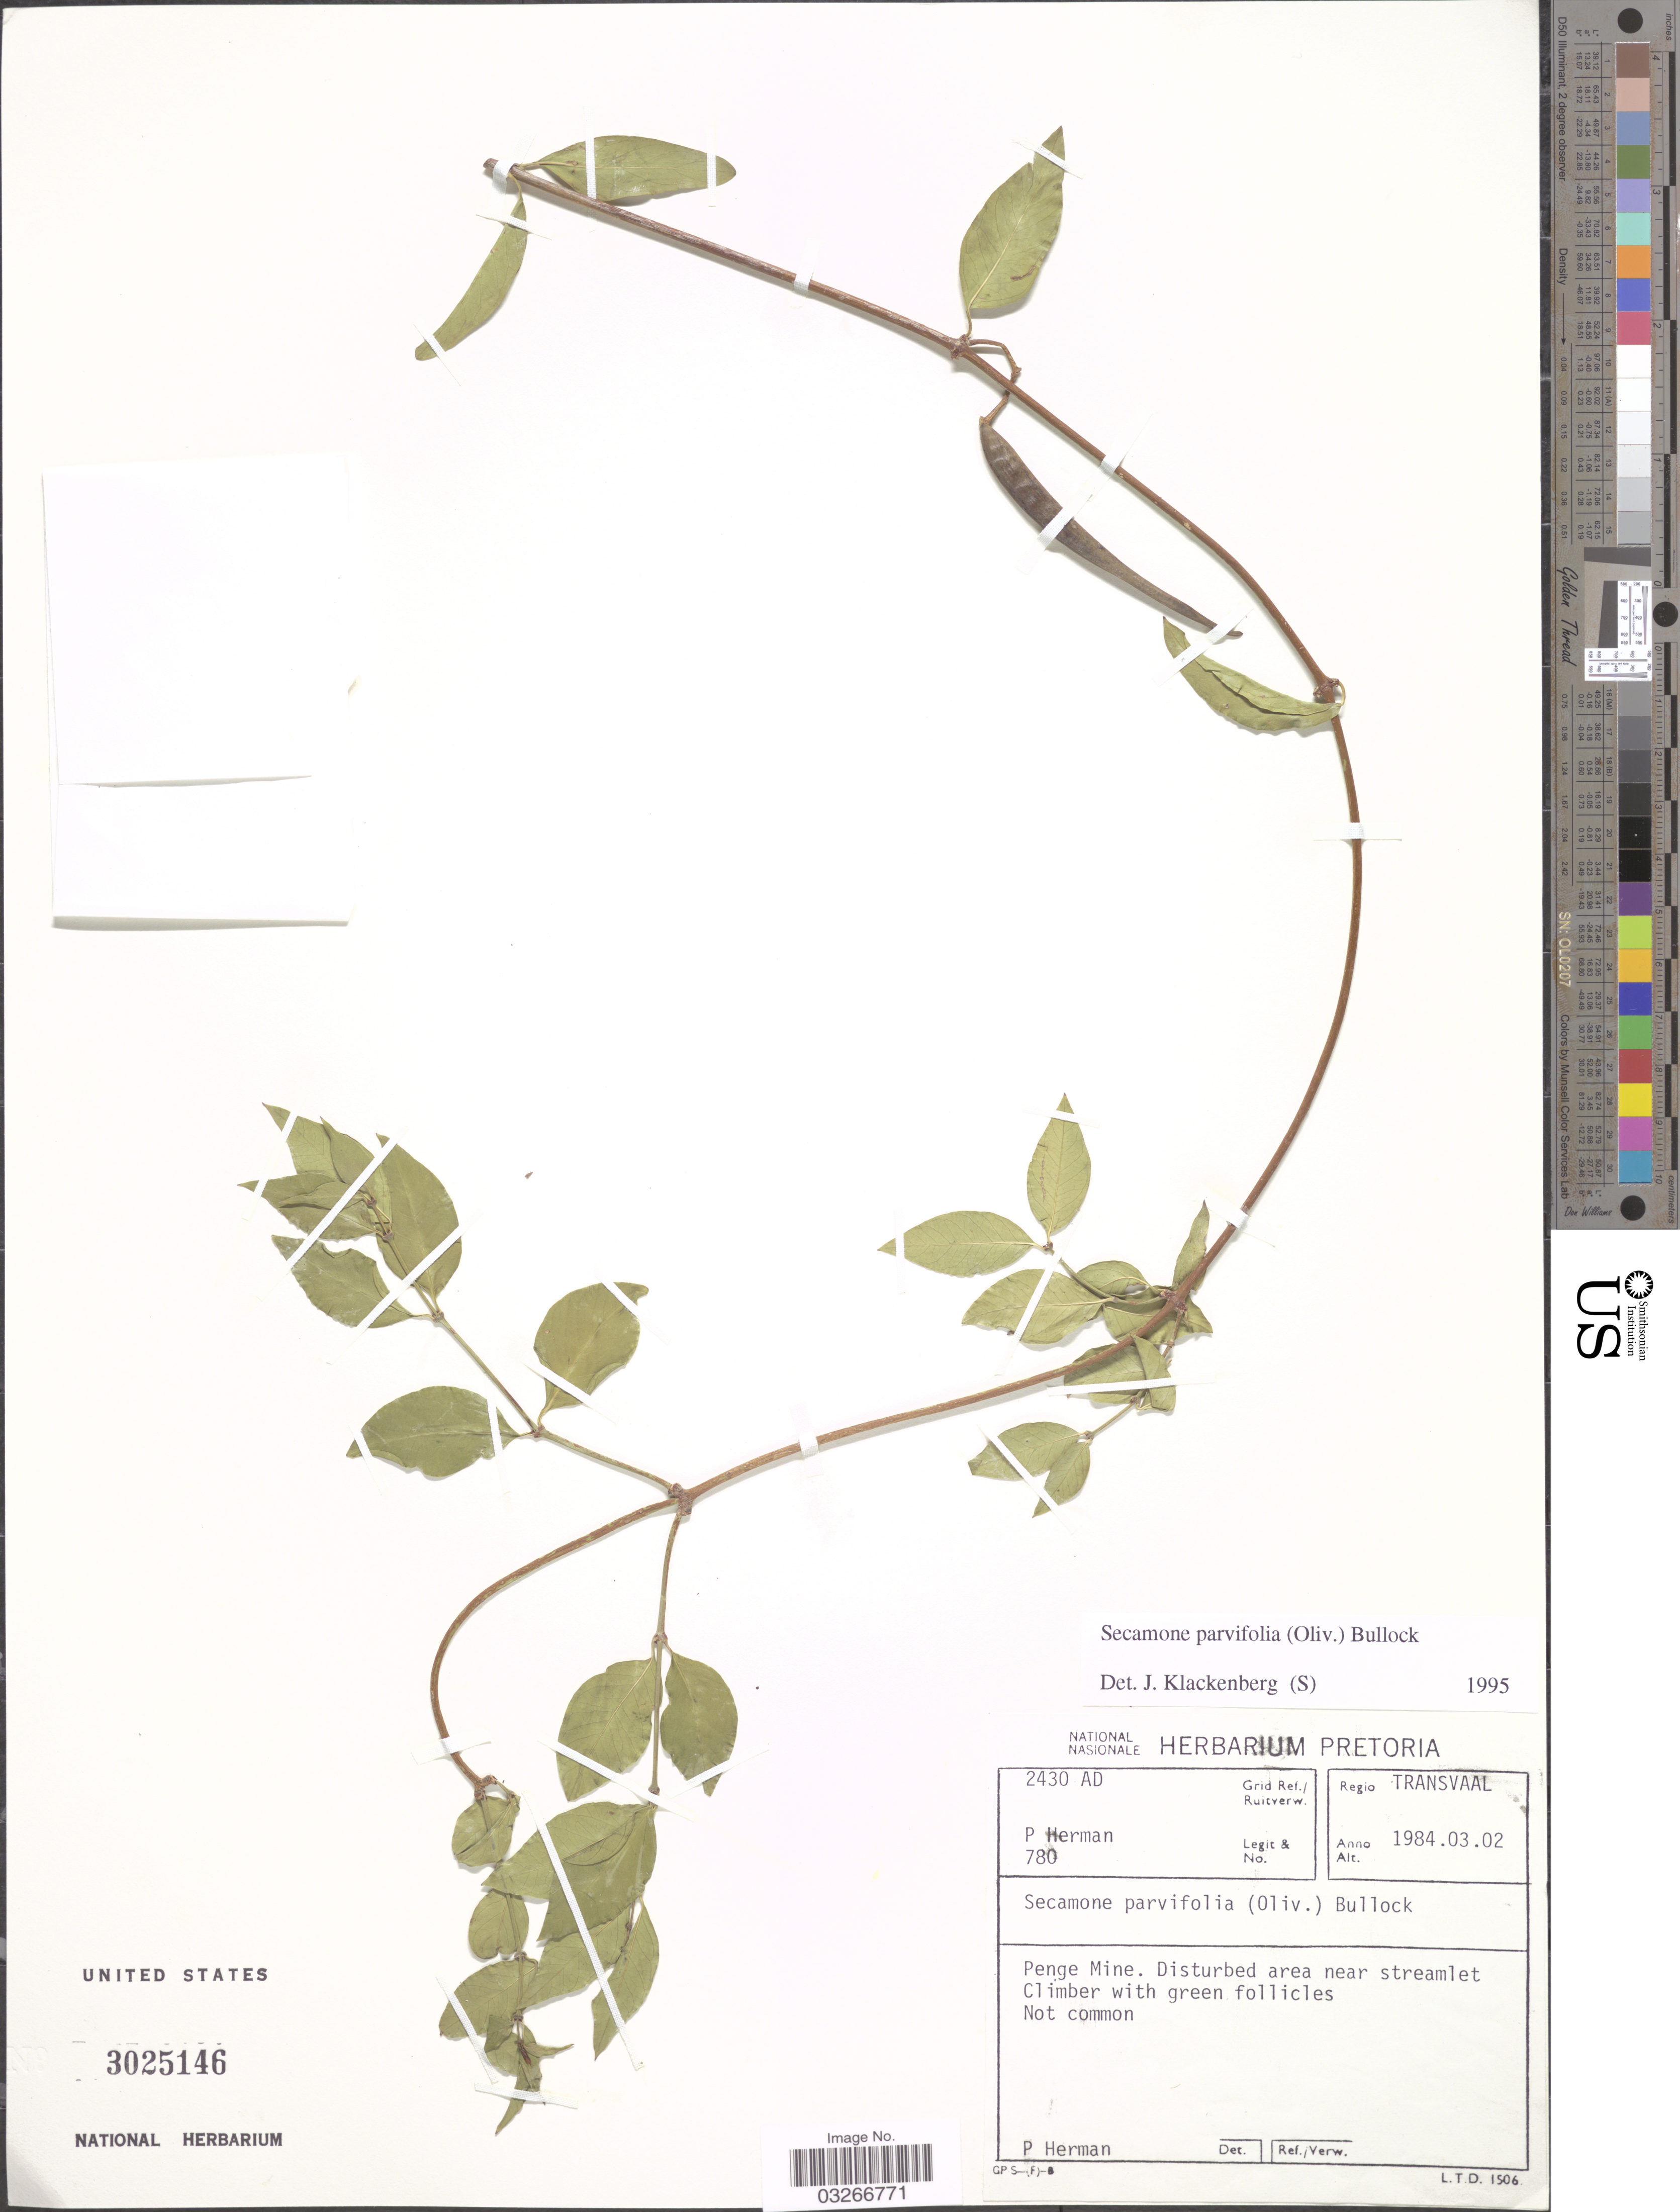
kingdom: Plantae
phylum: Tracheophyta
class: Magnoliopsida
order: Gentianales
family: Apocynaceae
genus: Secamone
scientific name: Secamone parvifolia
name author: Bullock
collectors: P. Herman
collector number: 780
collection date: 1984-03-02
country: South Africa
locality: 2430 AD Grid Ref./Ruitverw., Regio Transvaal, Penge Mine.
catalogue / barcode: US 3025146